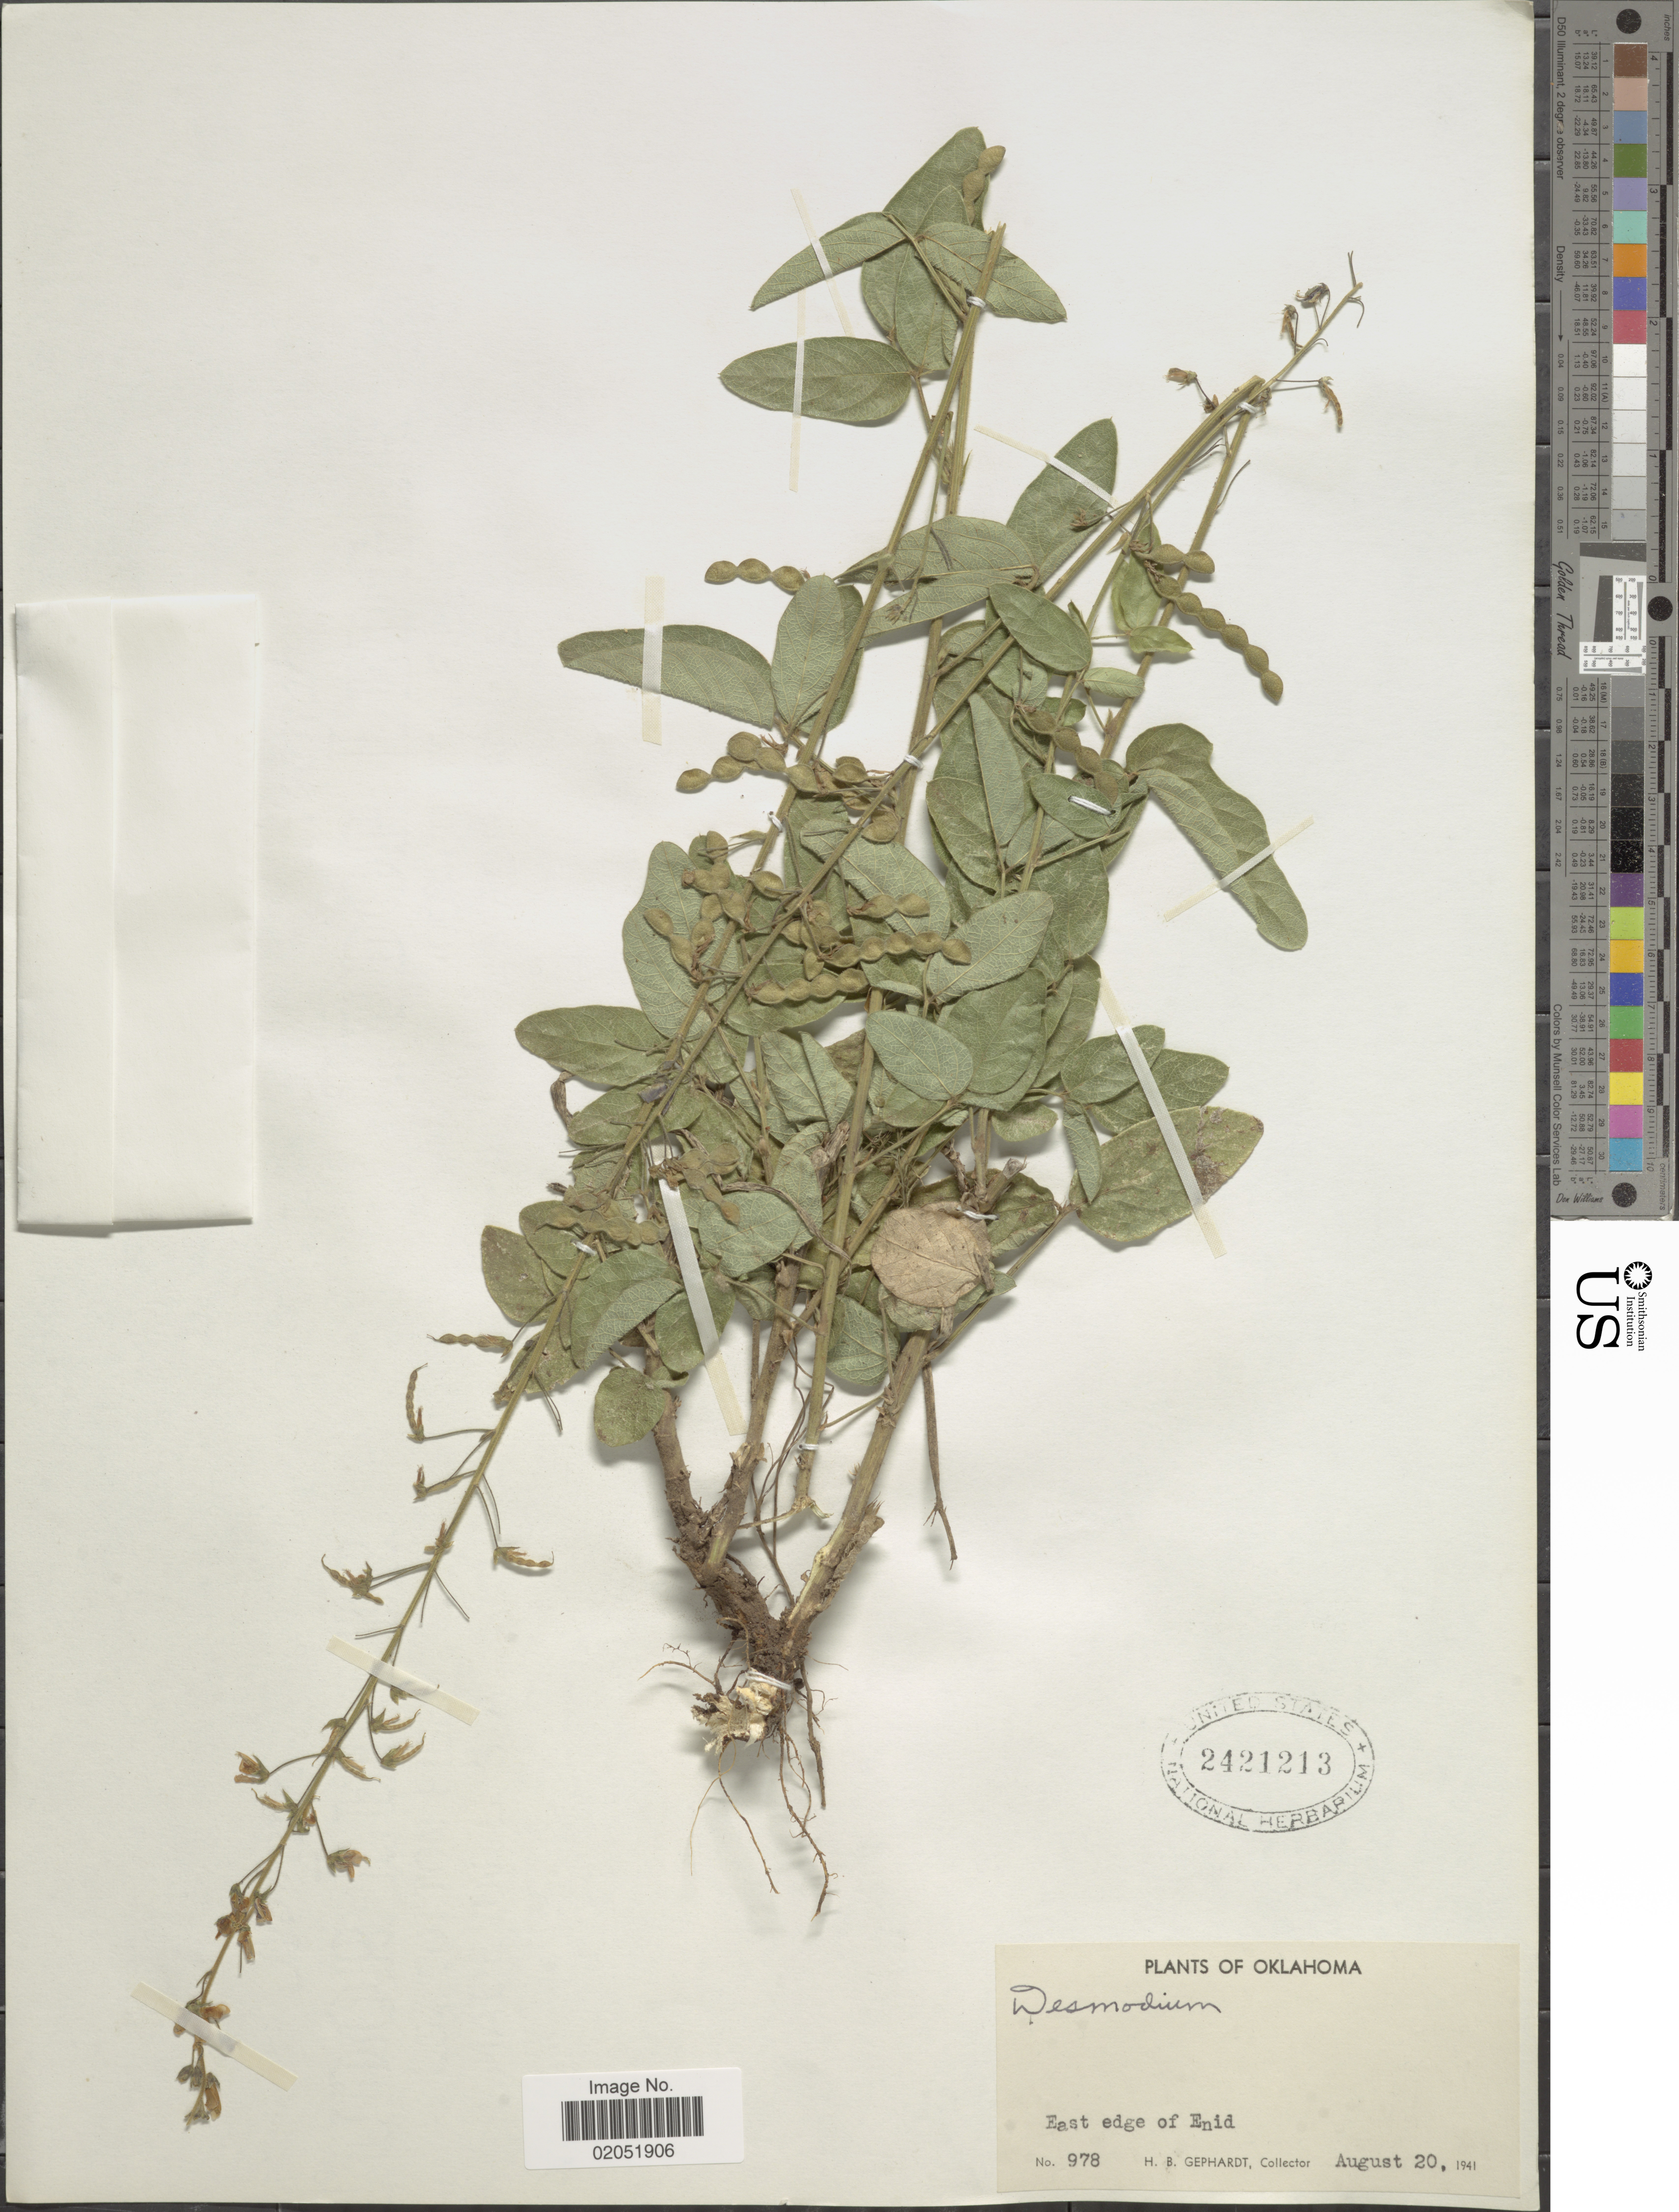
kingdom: Plantae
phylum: Tracheophyta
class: Magnoliopsida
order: Fabales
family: Fabaceae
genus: Desmodium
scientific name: Desmodium sp.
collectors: H. Gephardt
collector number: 978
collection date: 1941-08-20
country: United States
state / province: Oklahoma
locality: Oklahoma, East edge of Enid.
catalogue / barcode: US 2421213